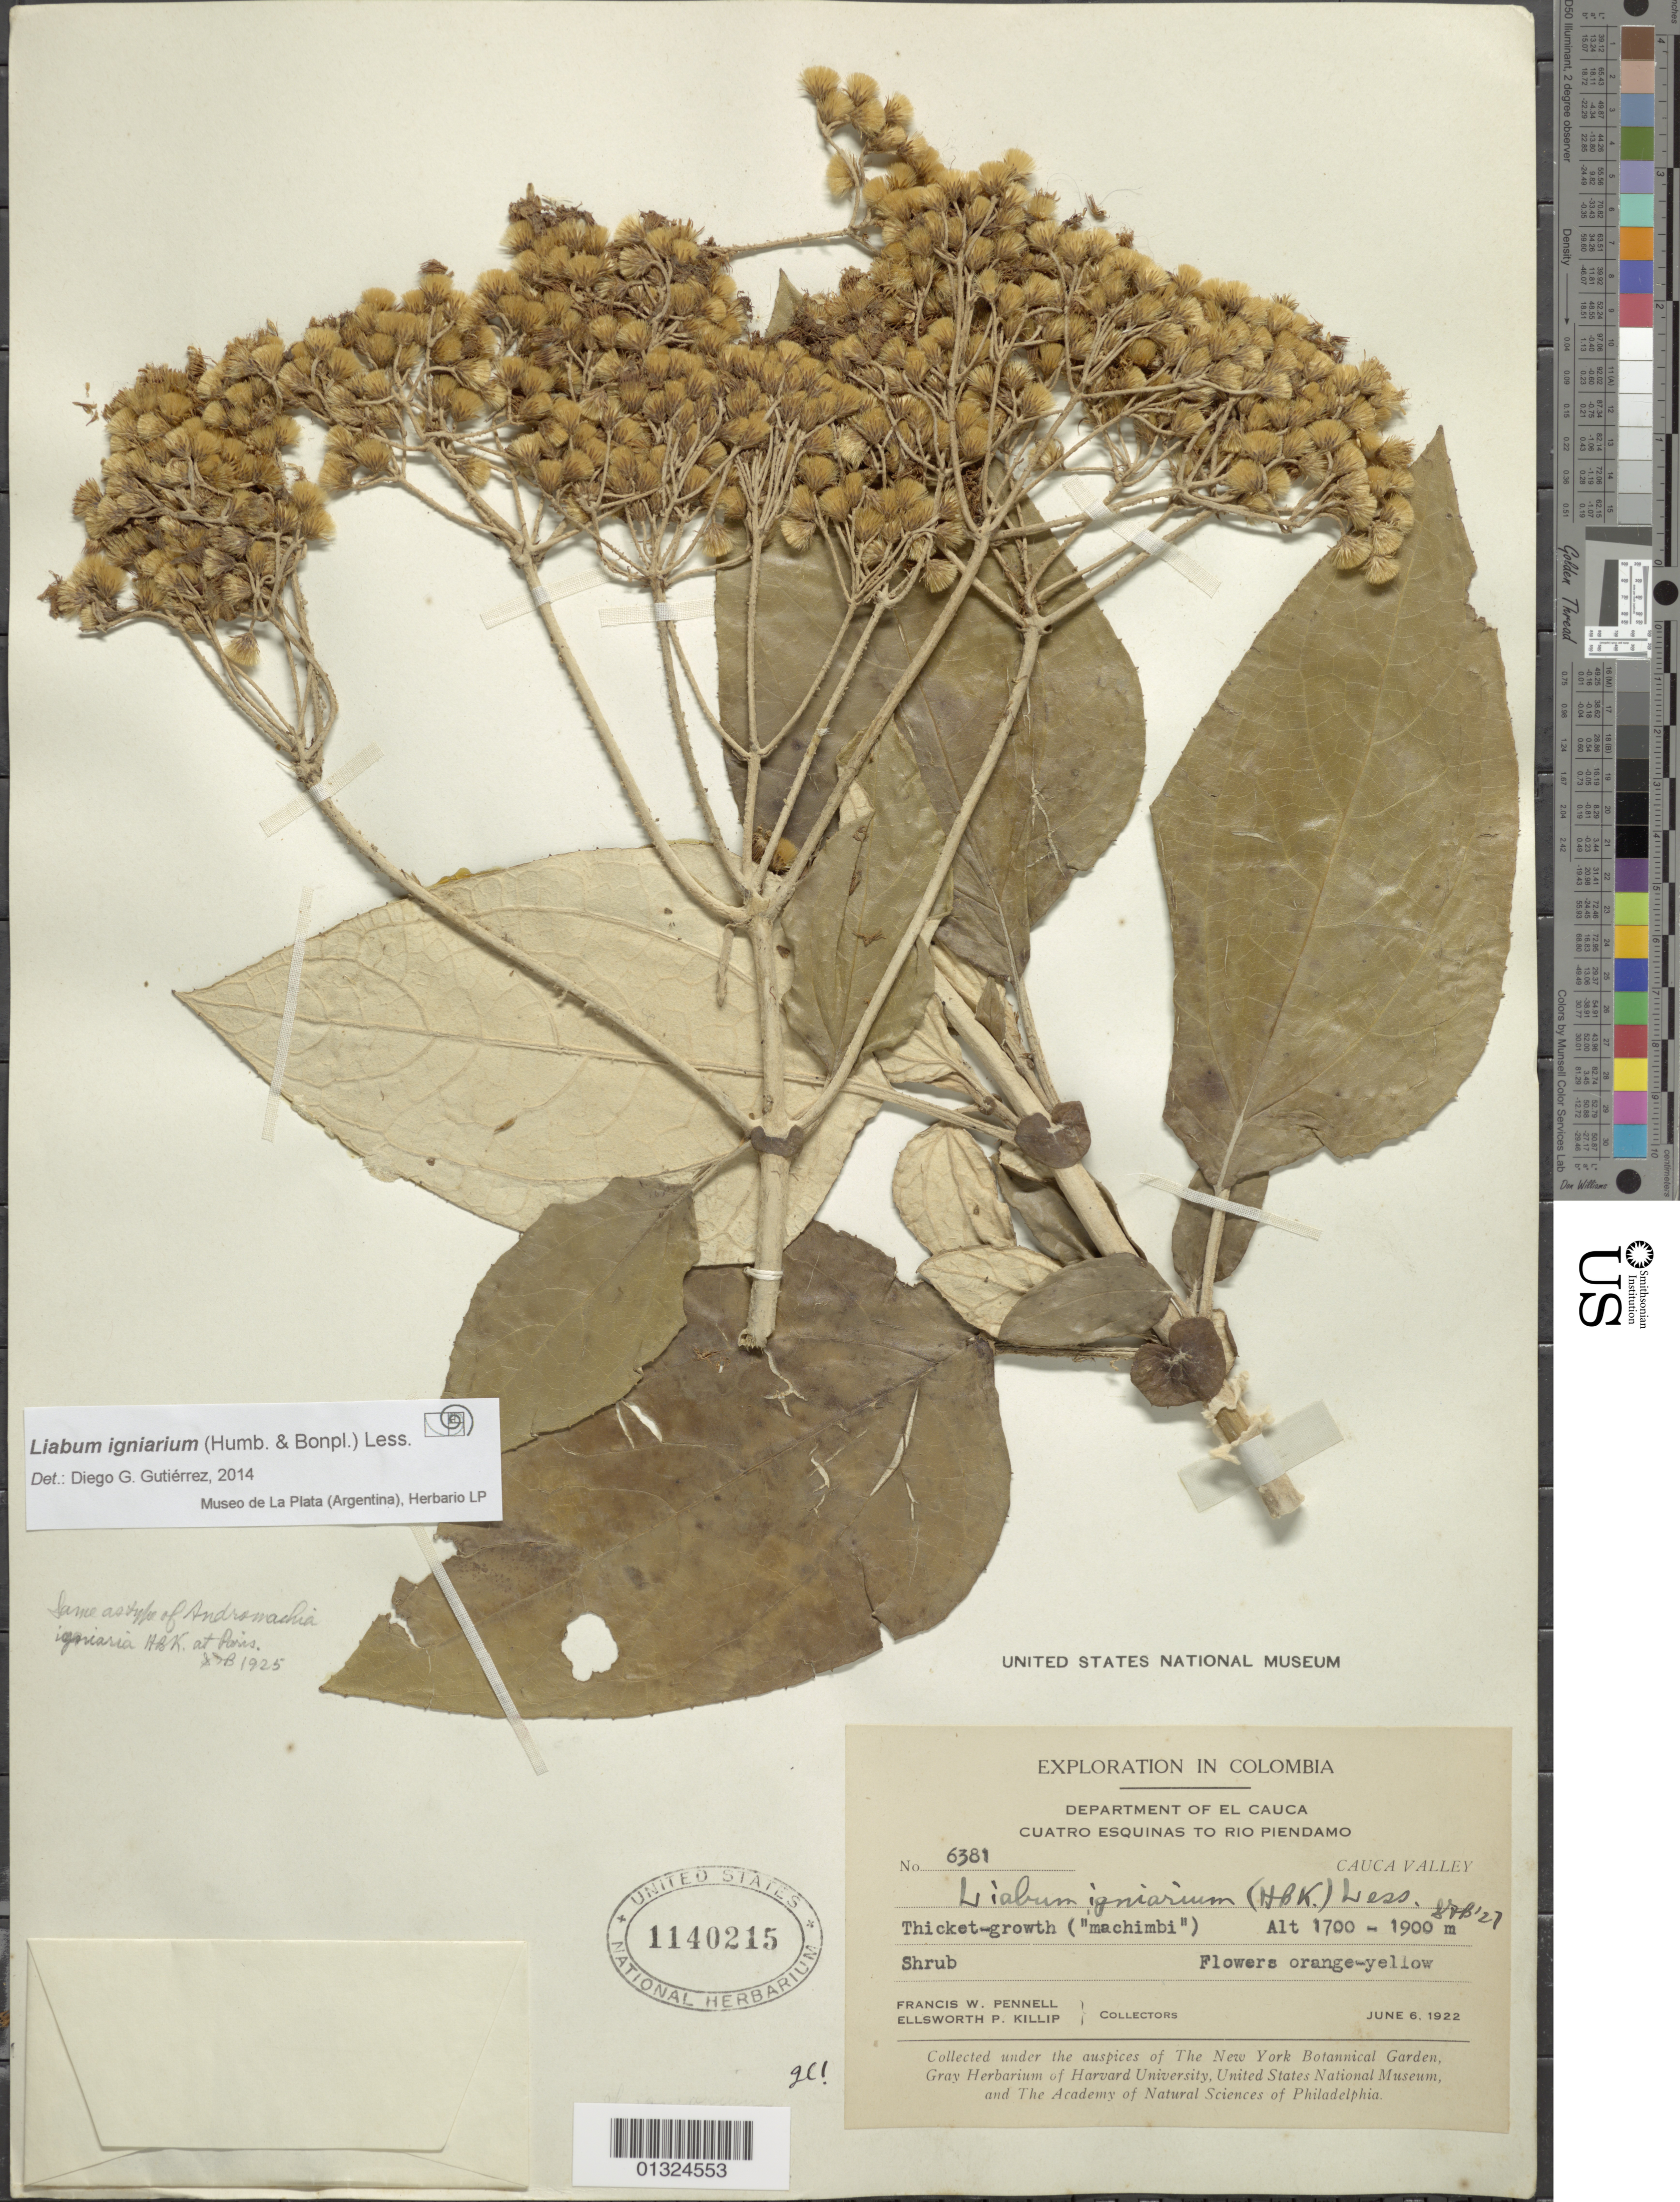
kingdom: Plantae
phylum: Tracheophyta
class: Magnoliopsida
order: Asterales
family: Asteraceae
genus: Liabum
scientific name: Liabum igniarium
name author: Less.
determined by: Gutierrez, D. G.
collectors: F. W. Pennell & E. P. Killip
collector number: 6381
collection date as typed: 6 June 1922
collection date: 1922-06-06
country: Colombia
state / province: Cauca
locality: Cauca valley, Cuatro Esquinas to rio Piendamo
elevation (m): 1700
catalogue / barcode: US 1140215